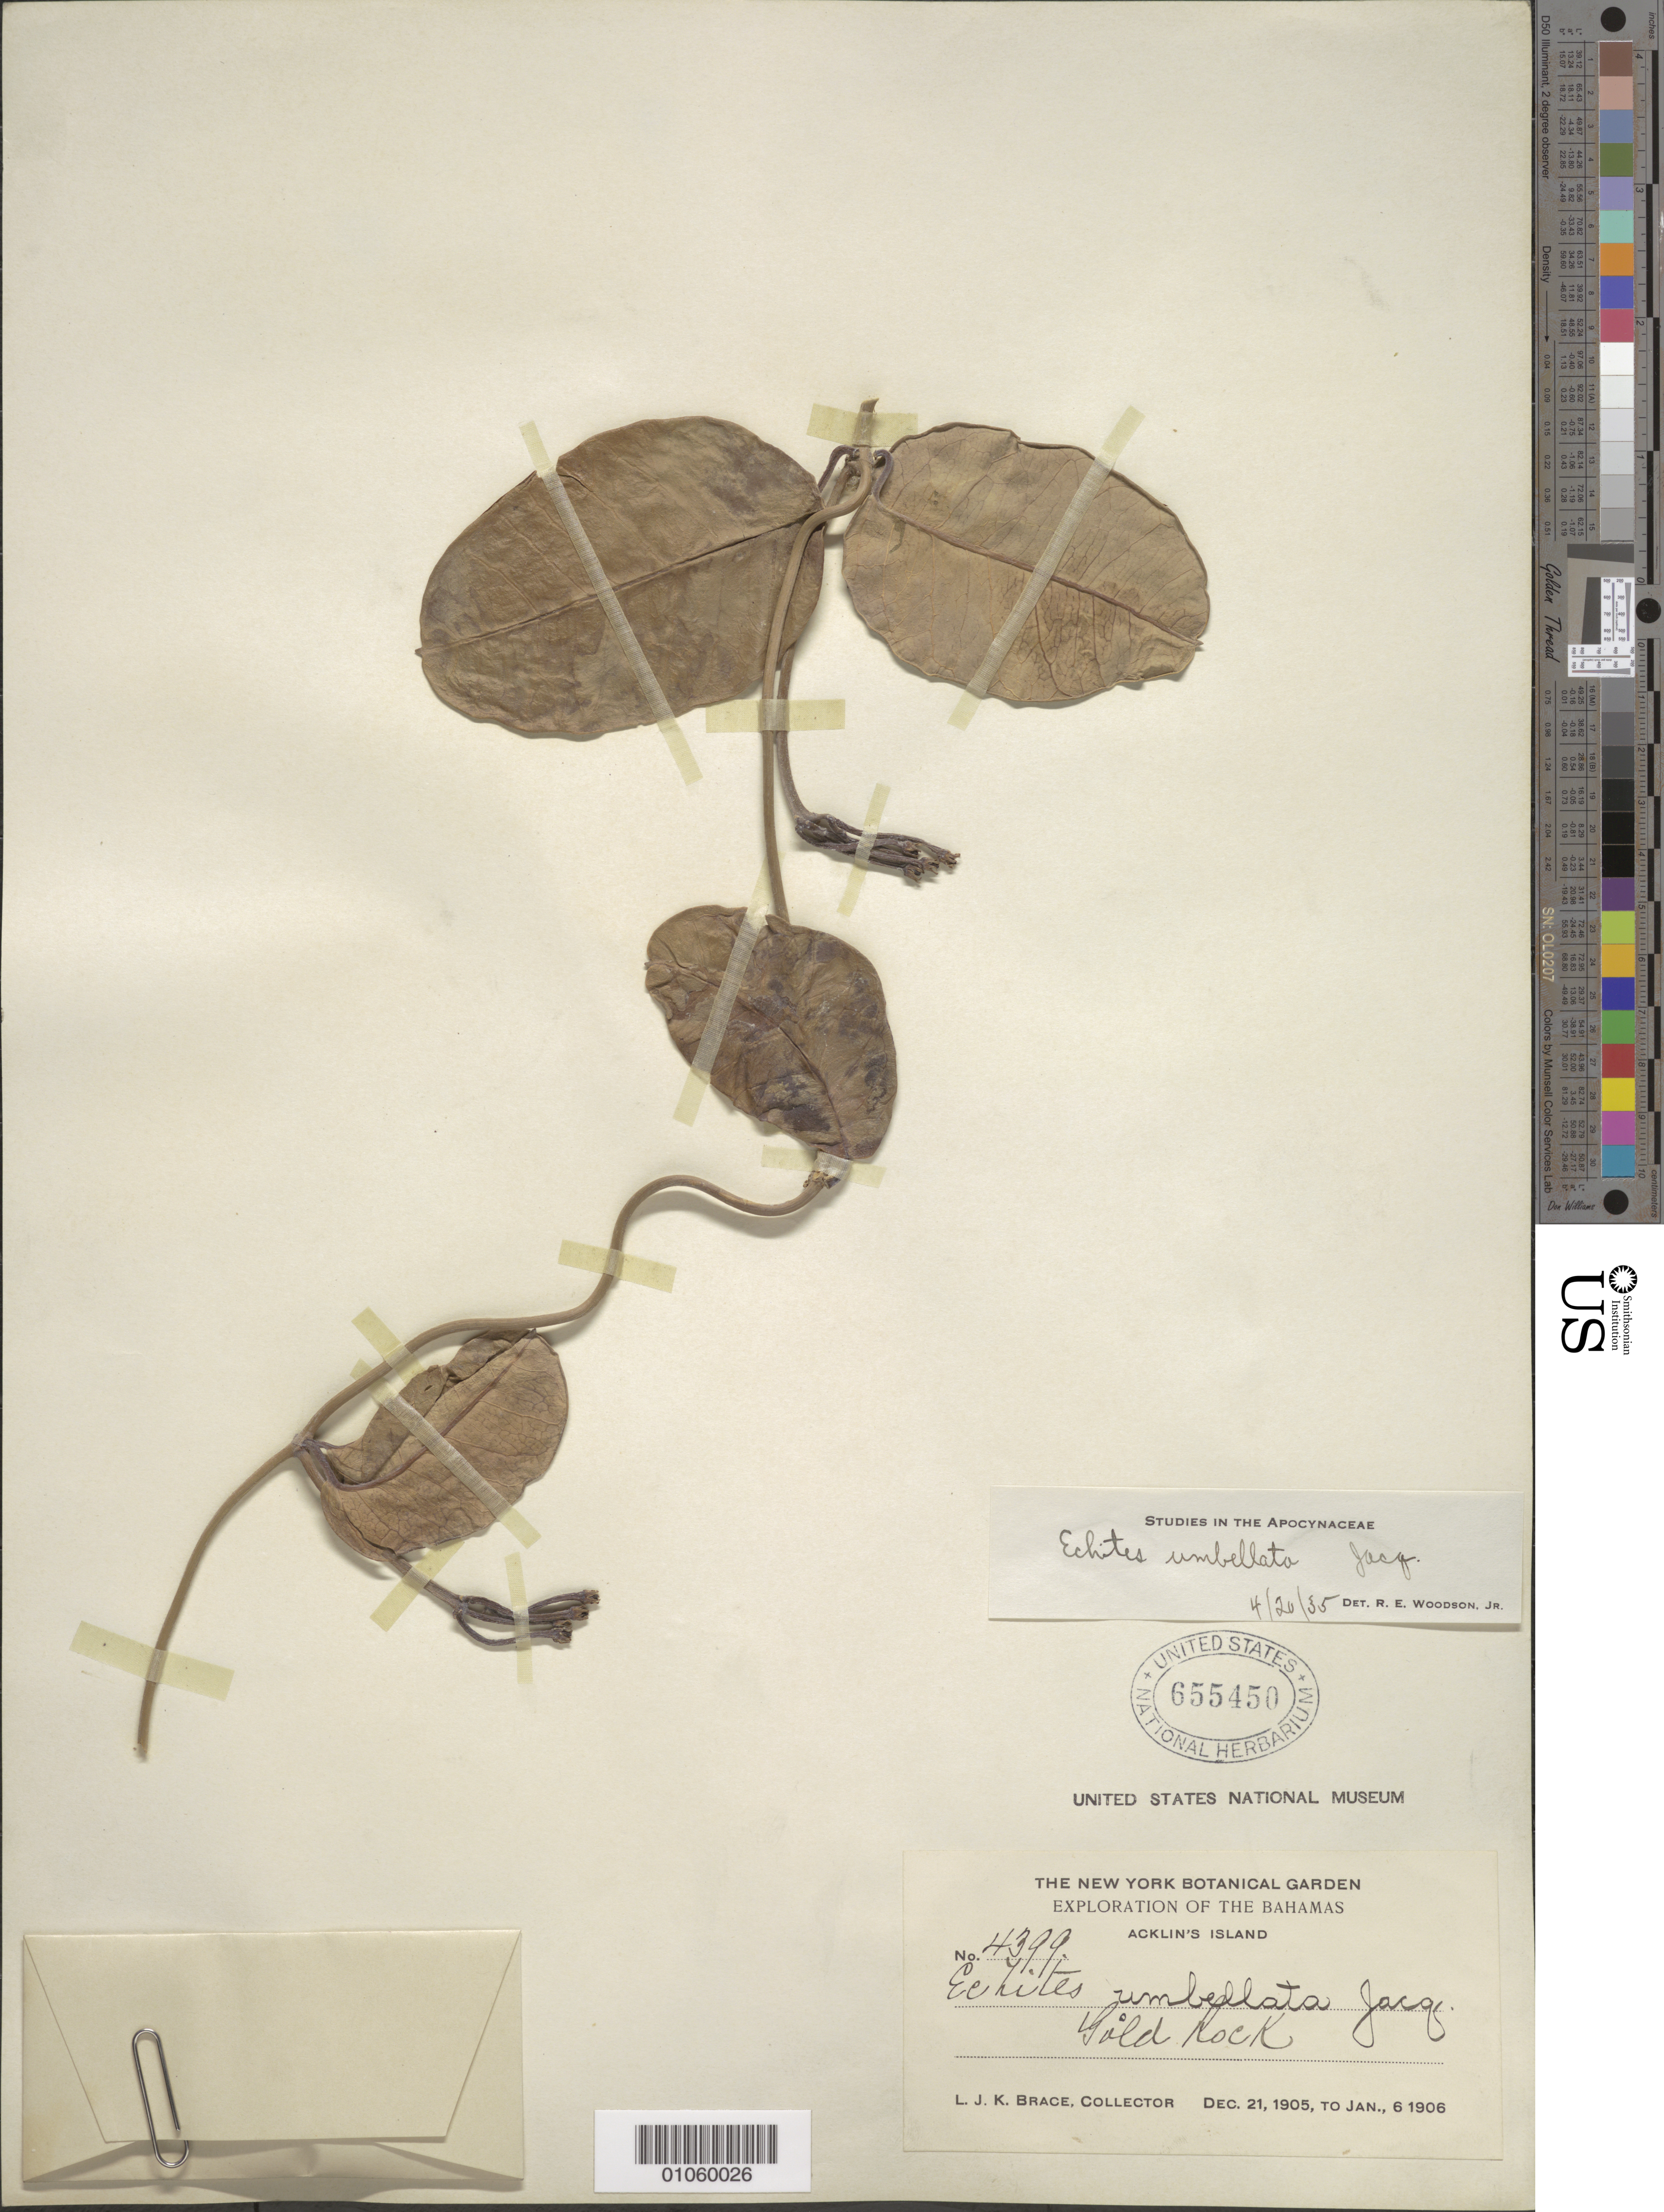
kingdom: Plantae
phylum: Tracheophyta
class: Magnoliopsida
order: Gentianales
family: Apocynaceae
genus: Echites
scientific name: Echites umbellatus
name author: Jacq.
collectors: L. J. K. Brace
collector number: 4399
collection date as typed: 21 Dec 1905 to 06 Jan 1906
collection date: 1905-12-21/1906-01-06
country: Bahamas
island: Acklin's I.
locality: Gold Rock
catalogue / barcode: US 655450